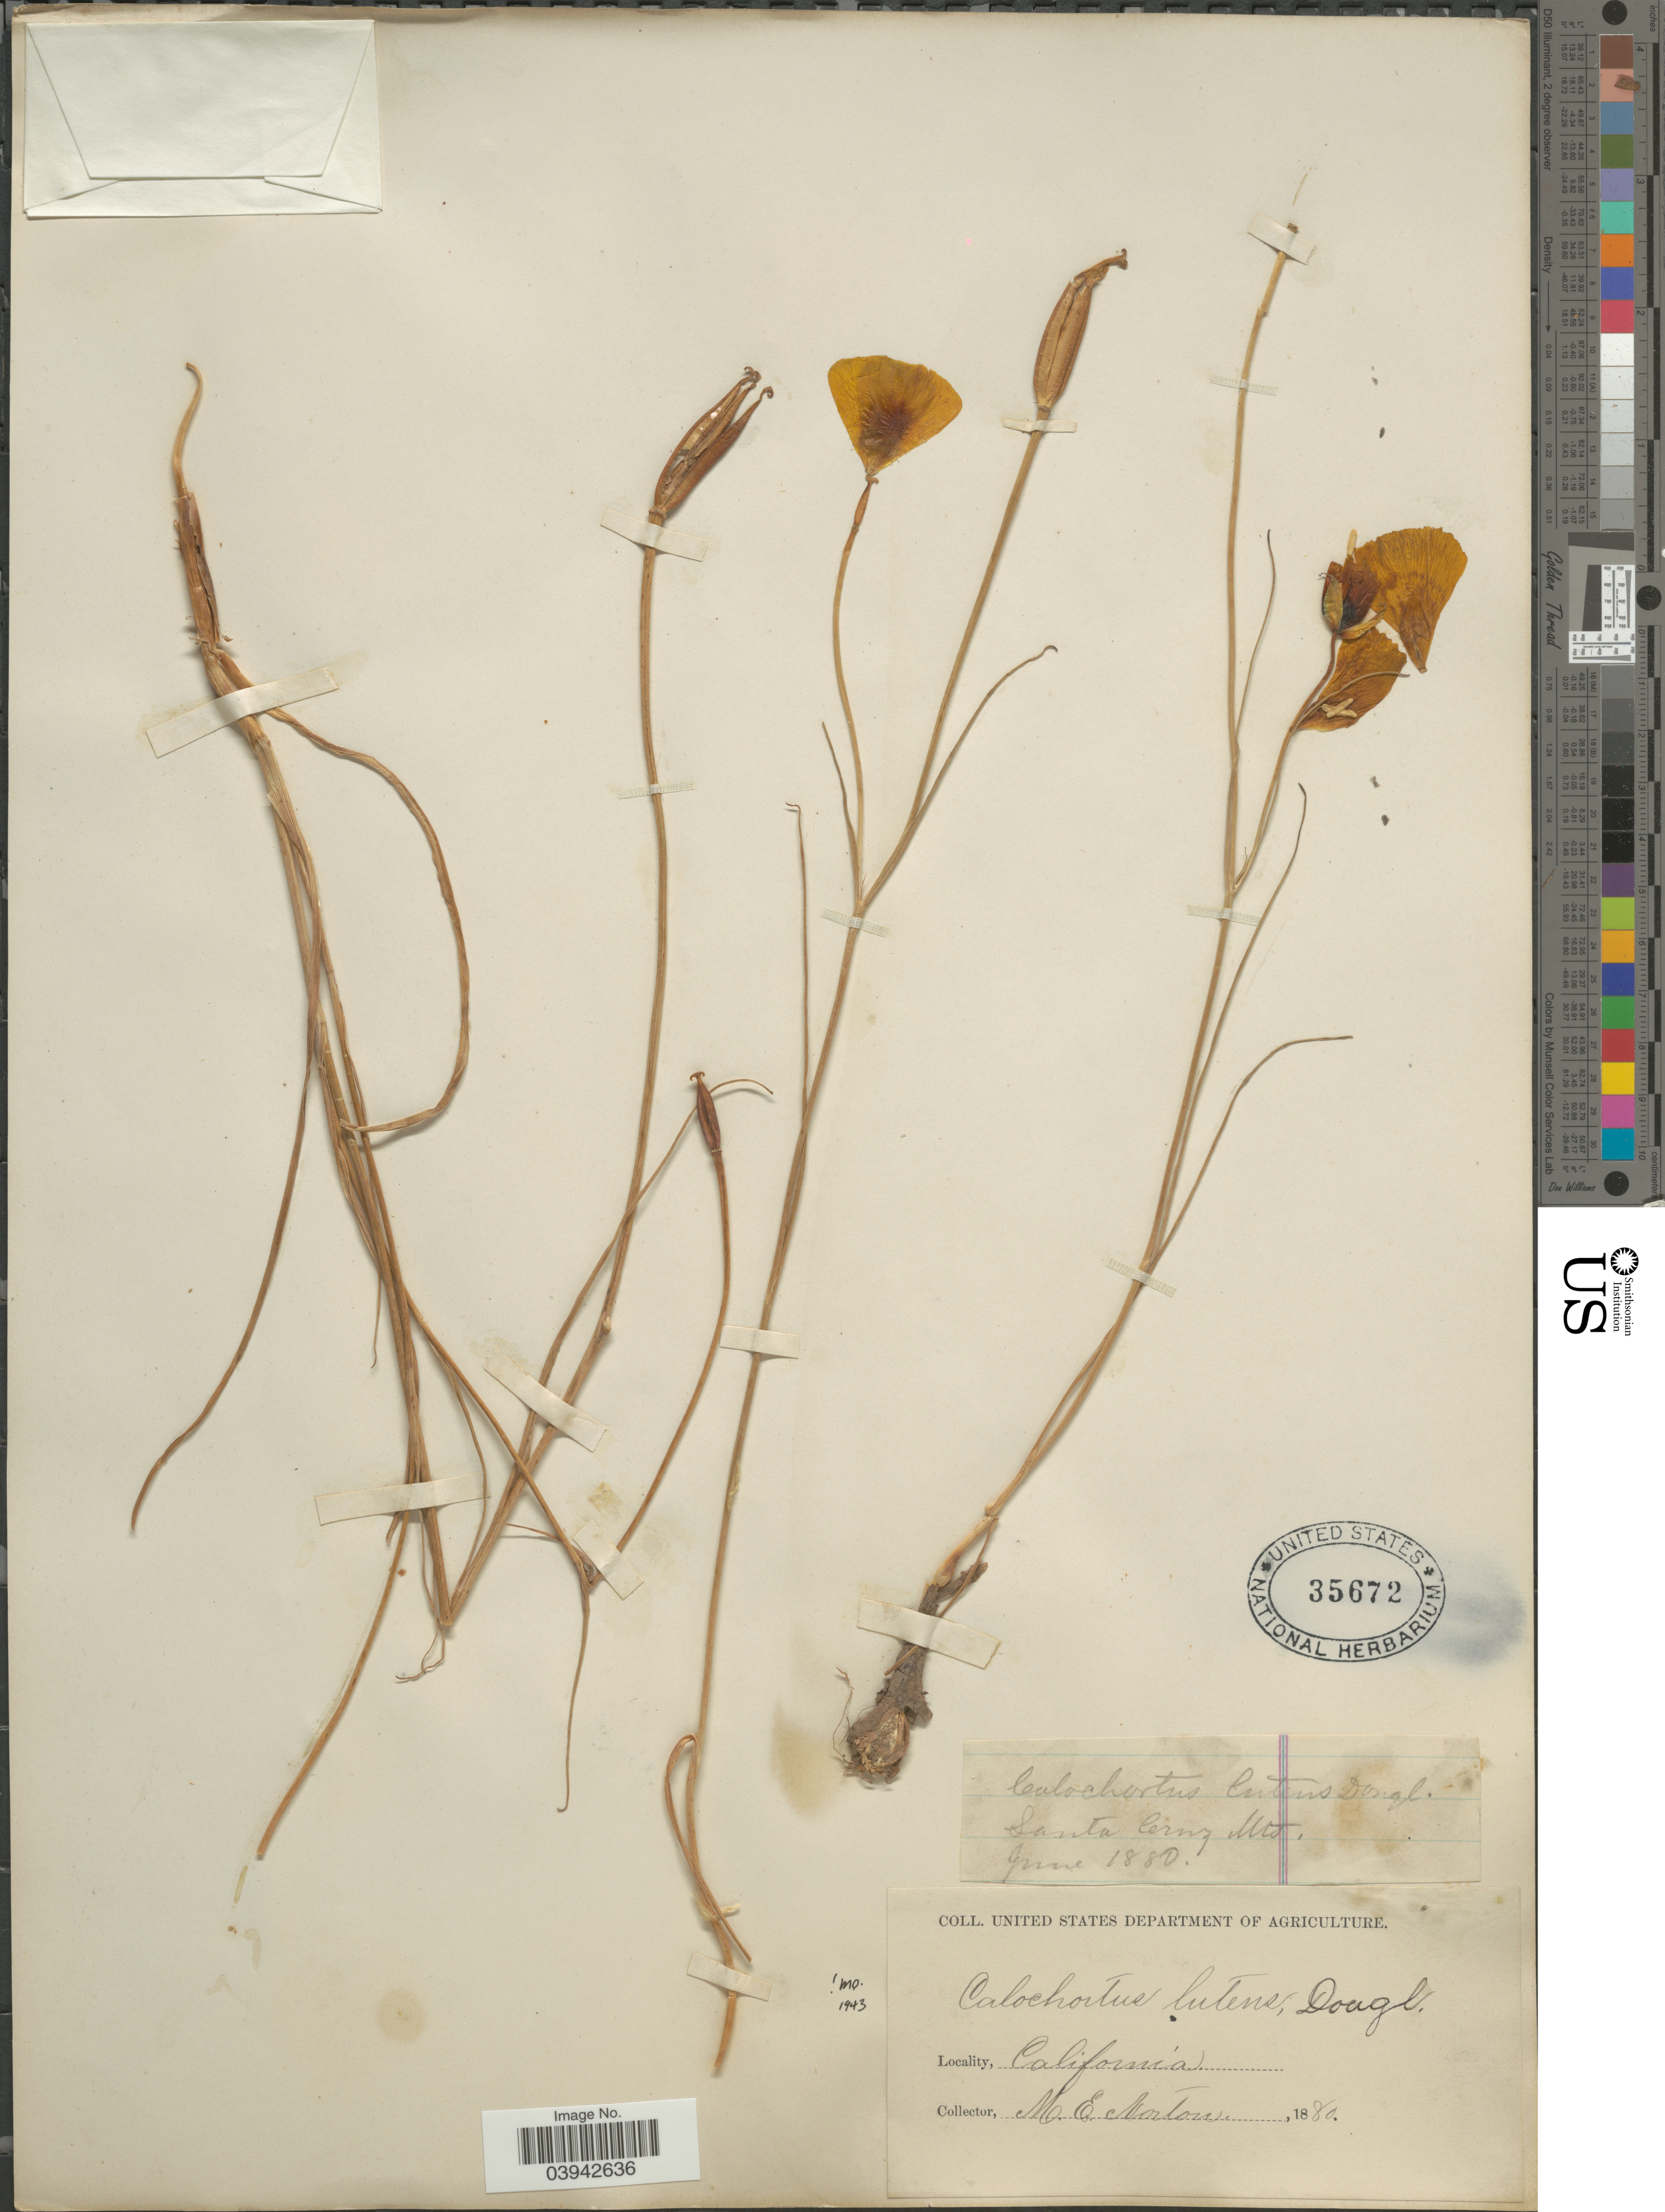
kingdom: Plantae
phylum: Tracheophyta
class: Liliopsida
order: Liliales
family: Liliaceae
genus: Calochortus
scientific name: Calochortus luteus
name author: Douglas ex Lindl.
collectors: M. Norton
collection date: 1880-06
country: United States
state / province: California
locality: Santa Cruz Mts.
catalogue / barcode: US 35672